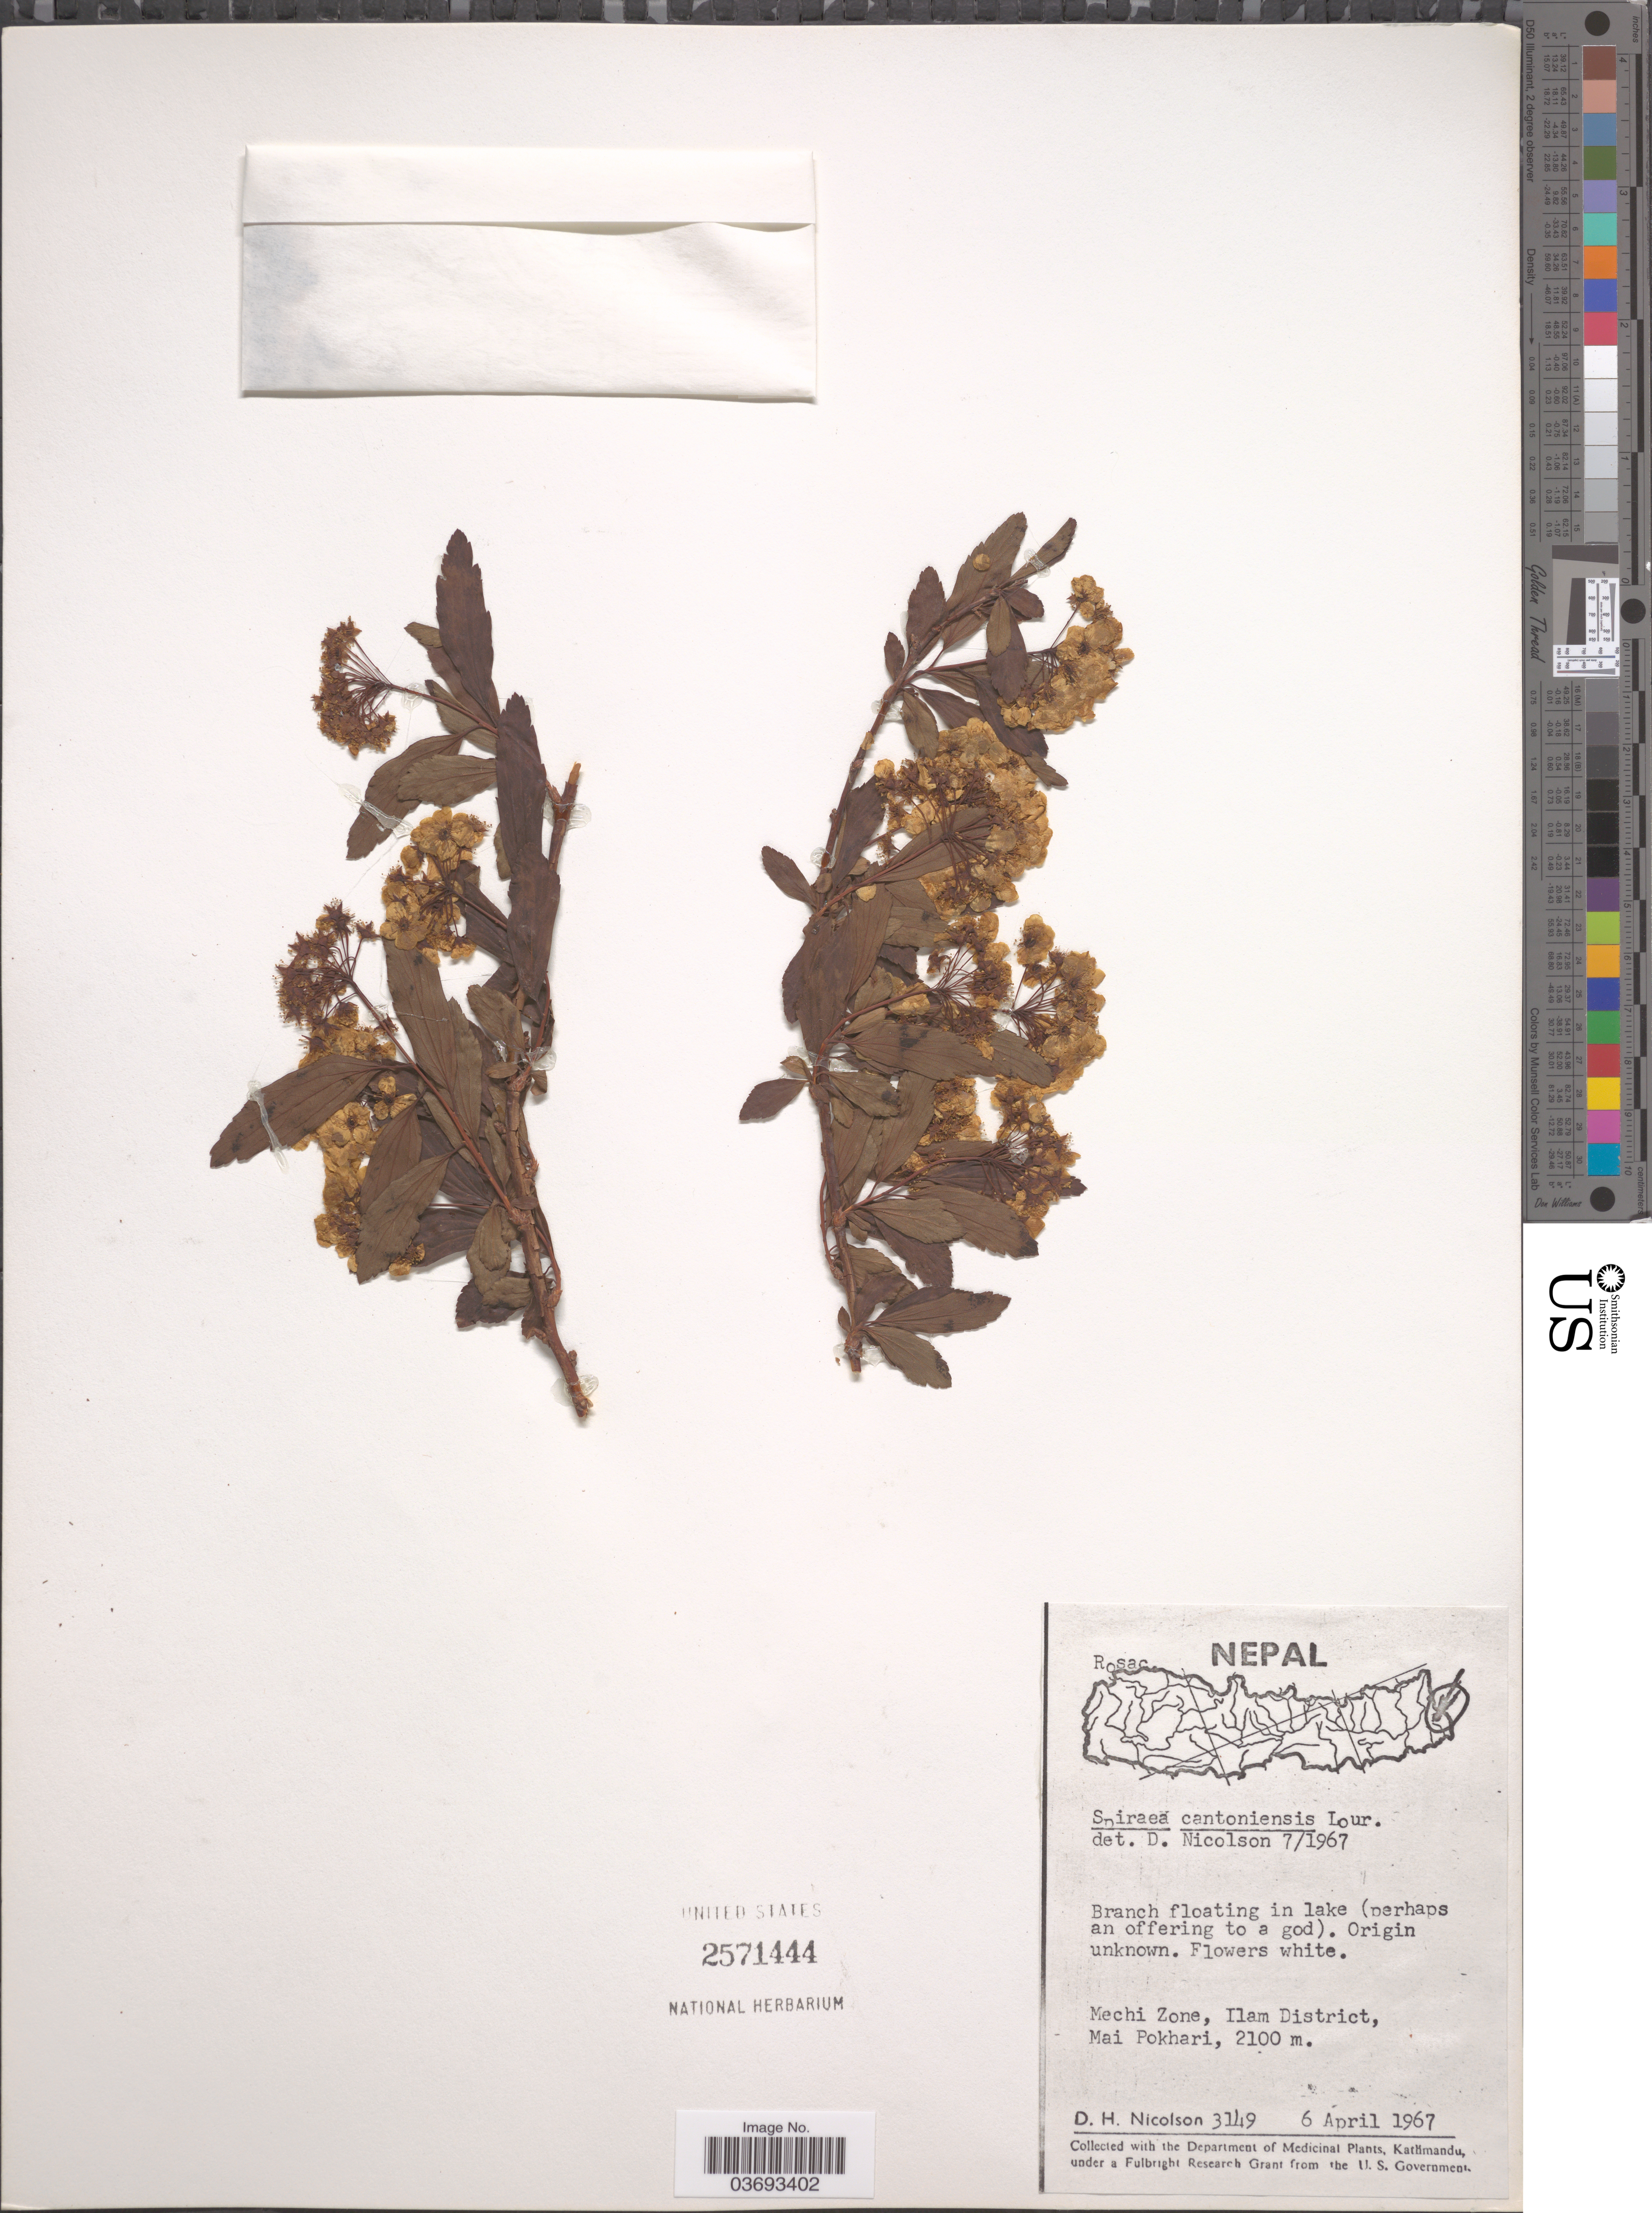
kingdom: Plantae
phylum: Tracheophyta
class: Magnoliopsida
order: Rosales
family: Rosaceae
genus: Spiraea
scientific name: Spiraea cantoniensis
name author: Lour.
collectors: D. H. Nicolson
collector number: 3149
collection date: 1967-04-06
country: Nepal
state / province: Mechi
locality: Mechi Zone, Ilam District, Mai Pokhari.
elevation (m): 2100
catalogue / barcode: US 2571444